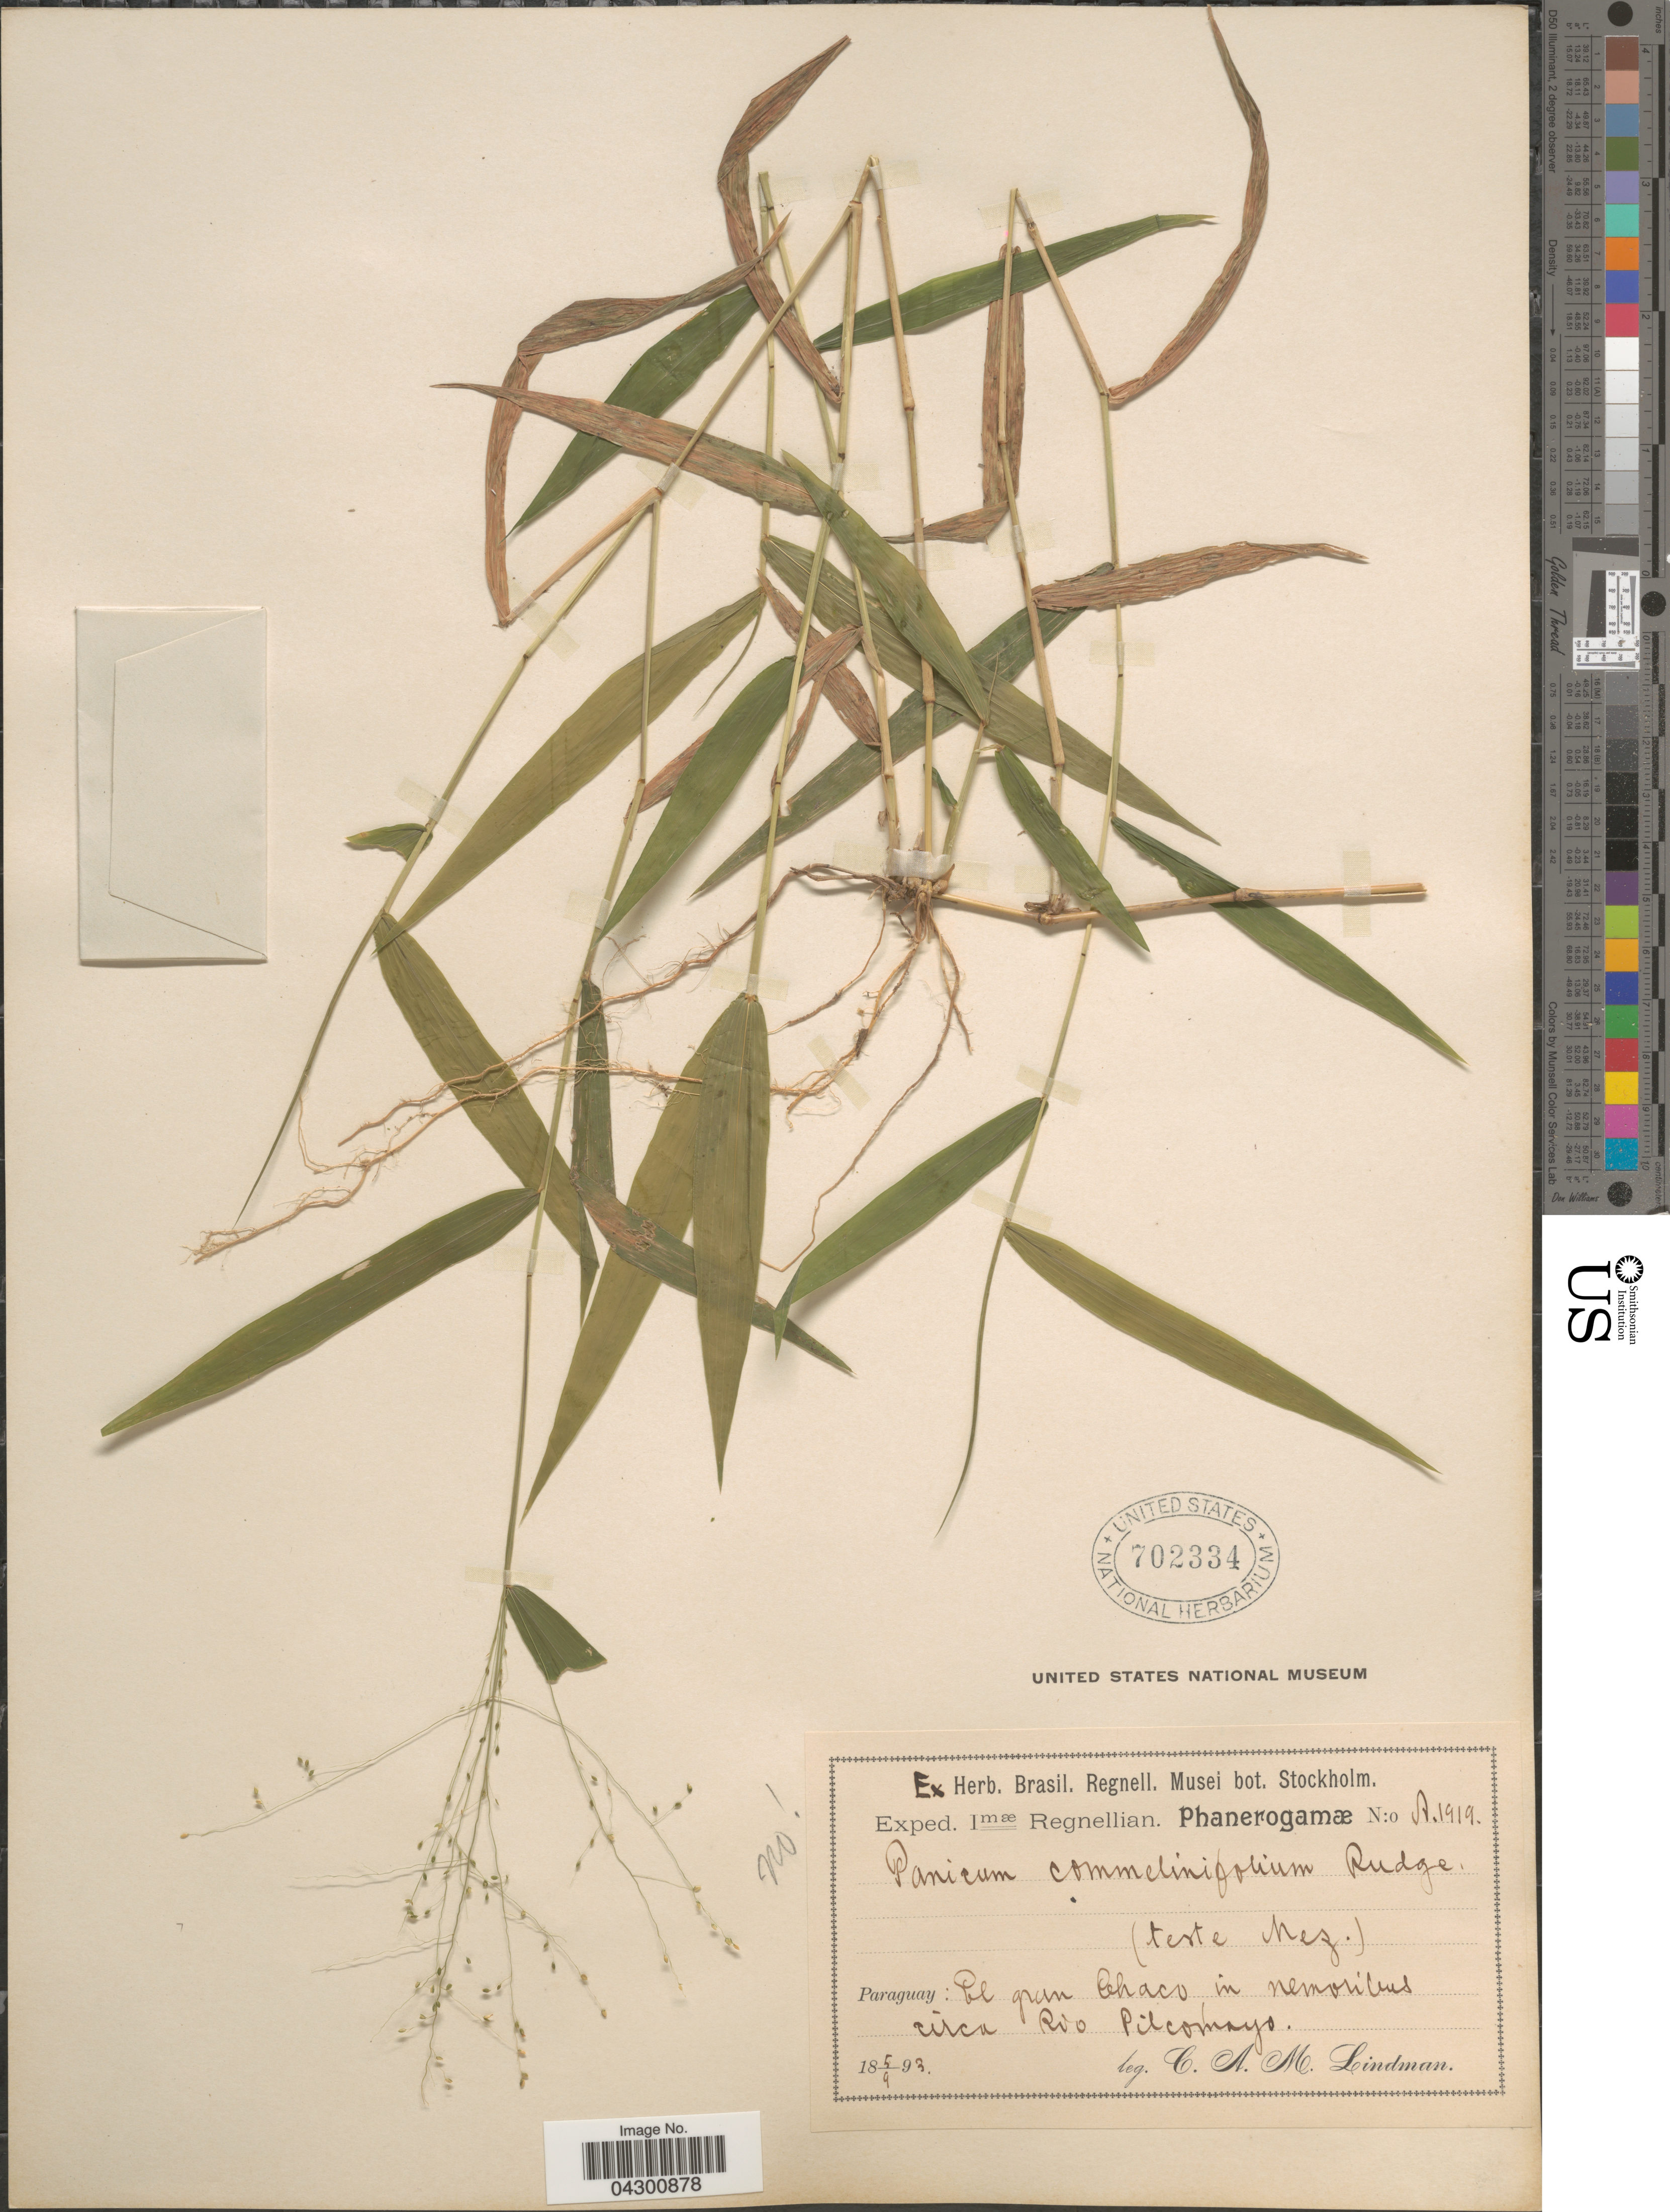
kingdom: Plantae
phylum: Tracheophyta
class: Liliopsida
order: Poales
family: Poaceae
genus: Panicum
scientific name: Panicum trichanthum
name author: Nees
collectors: C. A. M. Lindman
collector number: A1919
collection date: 1893-09-05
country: Paraguay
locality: Exped. Imæ Regnellian. El gran Chaco in nemoribus circa Rio Pilcomayo.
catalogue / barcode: US 702334